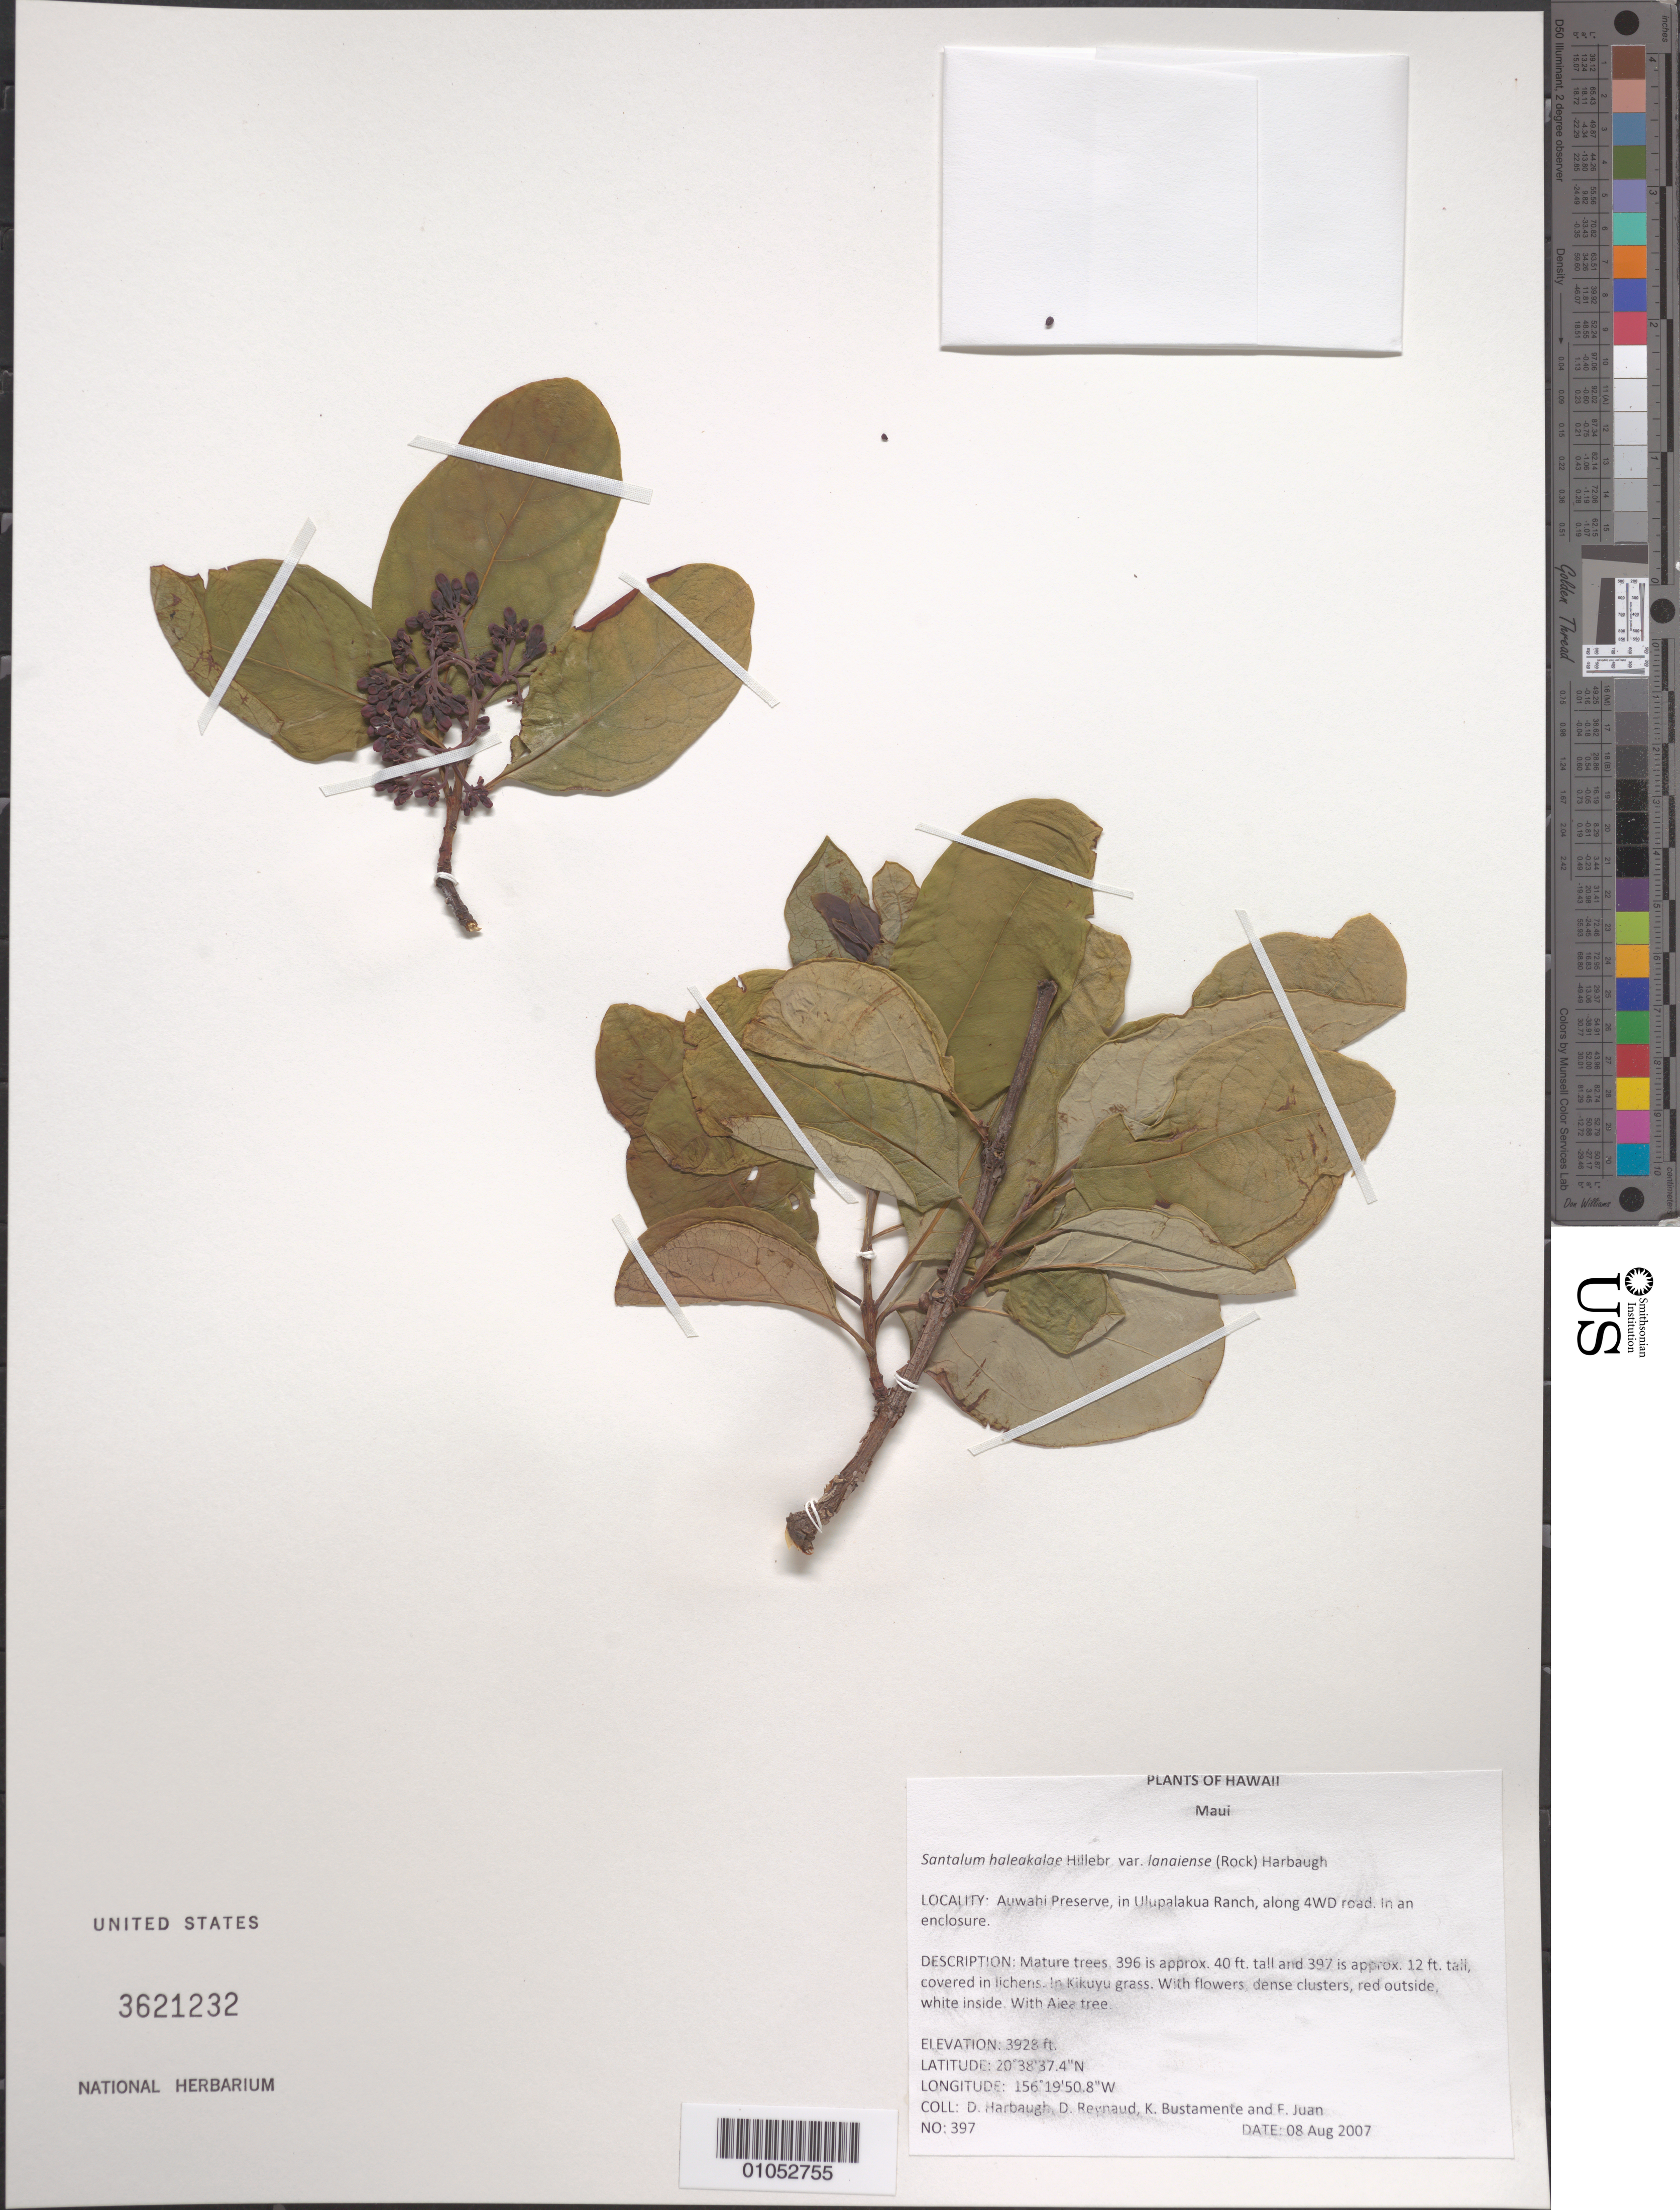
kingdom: Plantae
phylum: Tracheophyta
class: Magnoliopsida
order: Santalales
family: Santalaceae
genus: Santalum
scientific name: Santalum haleakalae var. lanaiense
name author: (Rock) Harbaugh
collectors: D. Harbaugh, D. Reynaud, K. M. Bustamente & F. Juan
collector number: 397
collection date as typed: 8 Aug 2007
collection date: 2007-08-08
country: United States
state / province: Hawaii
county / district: Maui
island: Maui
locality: Auwahi Preserve, in Ulupalakua Ranch, along 4WD road.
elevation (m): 1197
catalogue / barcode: US 3621232